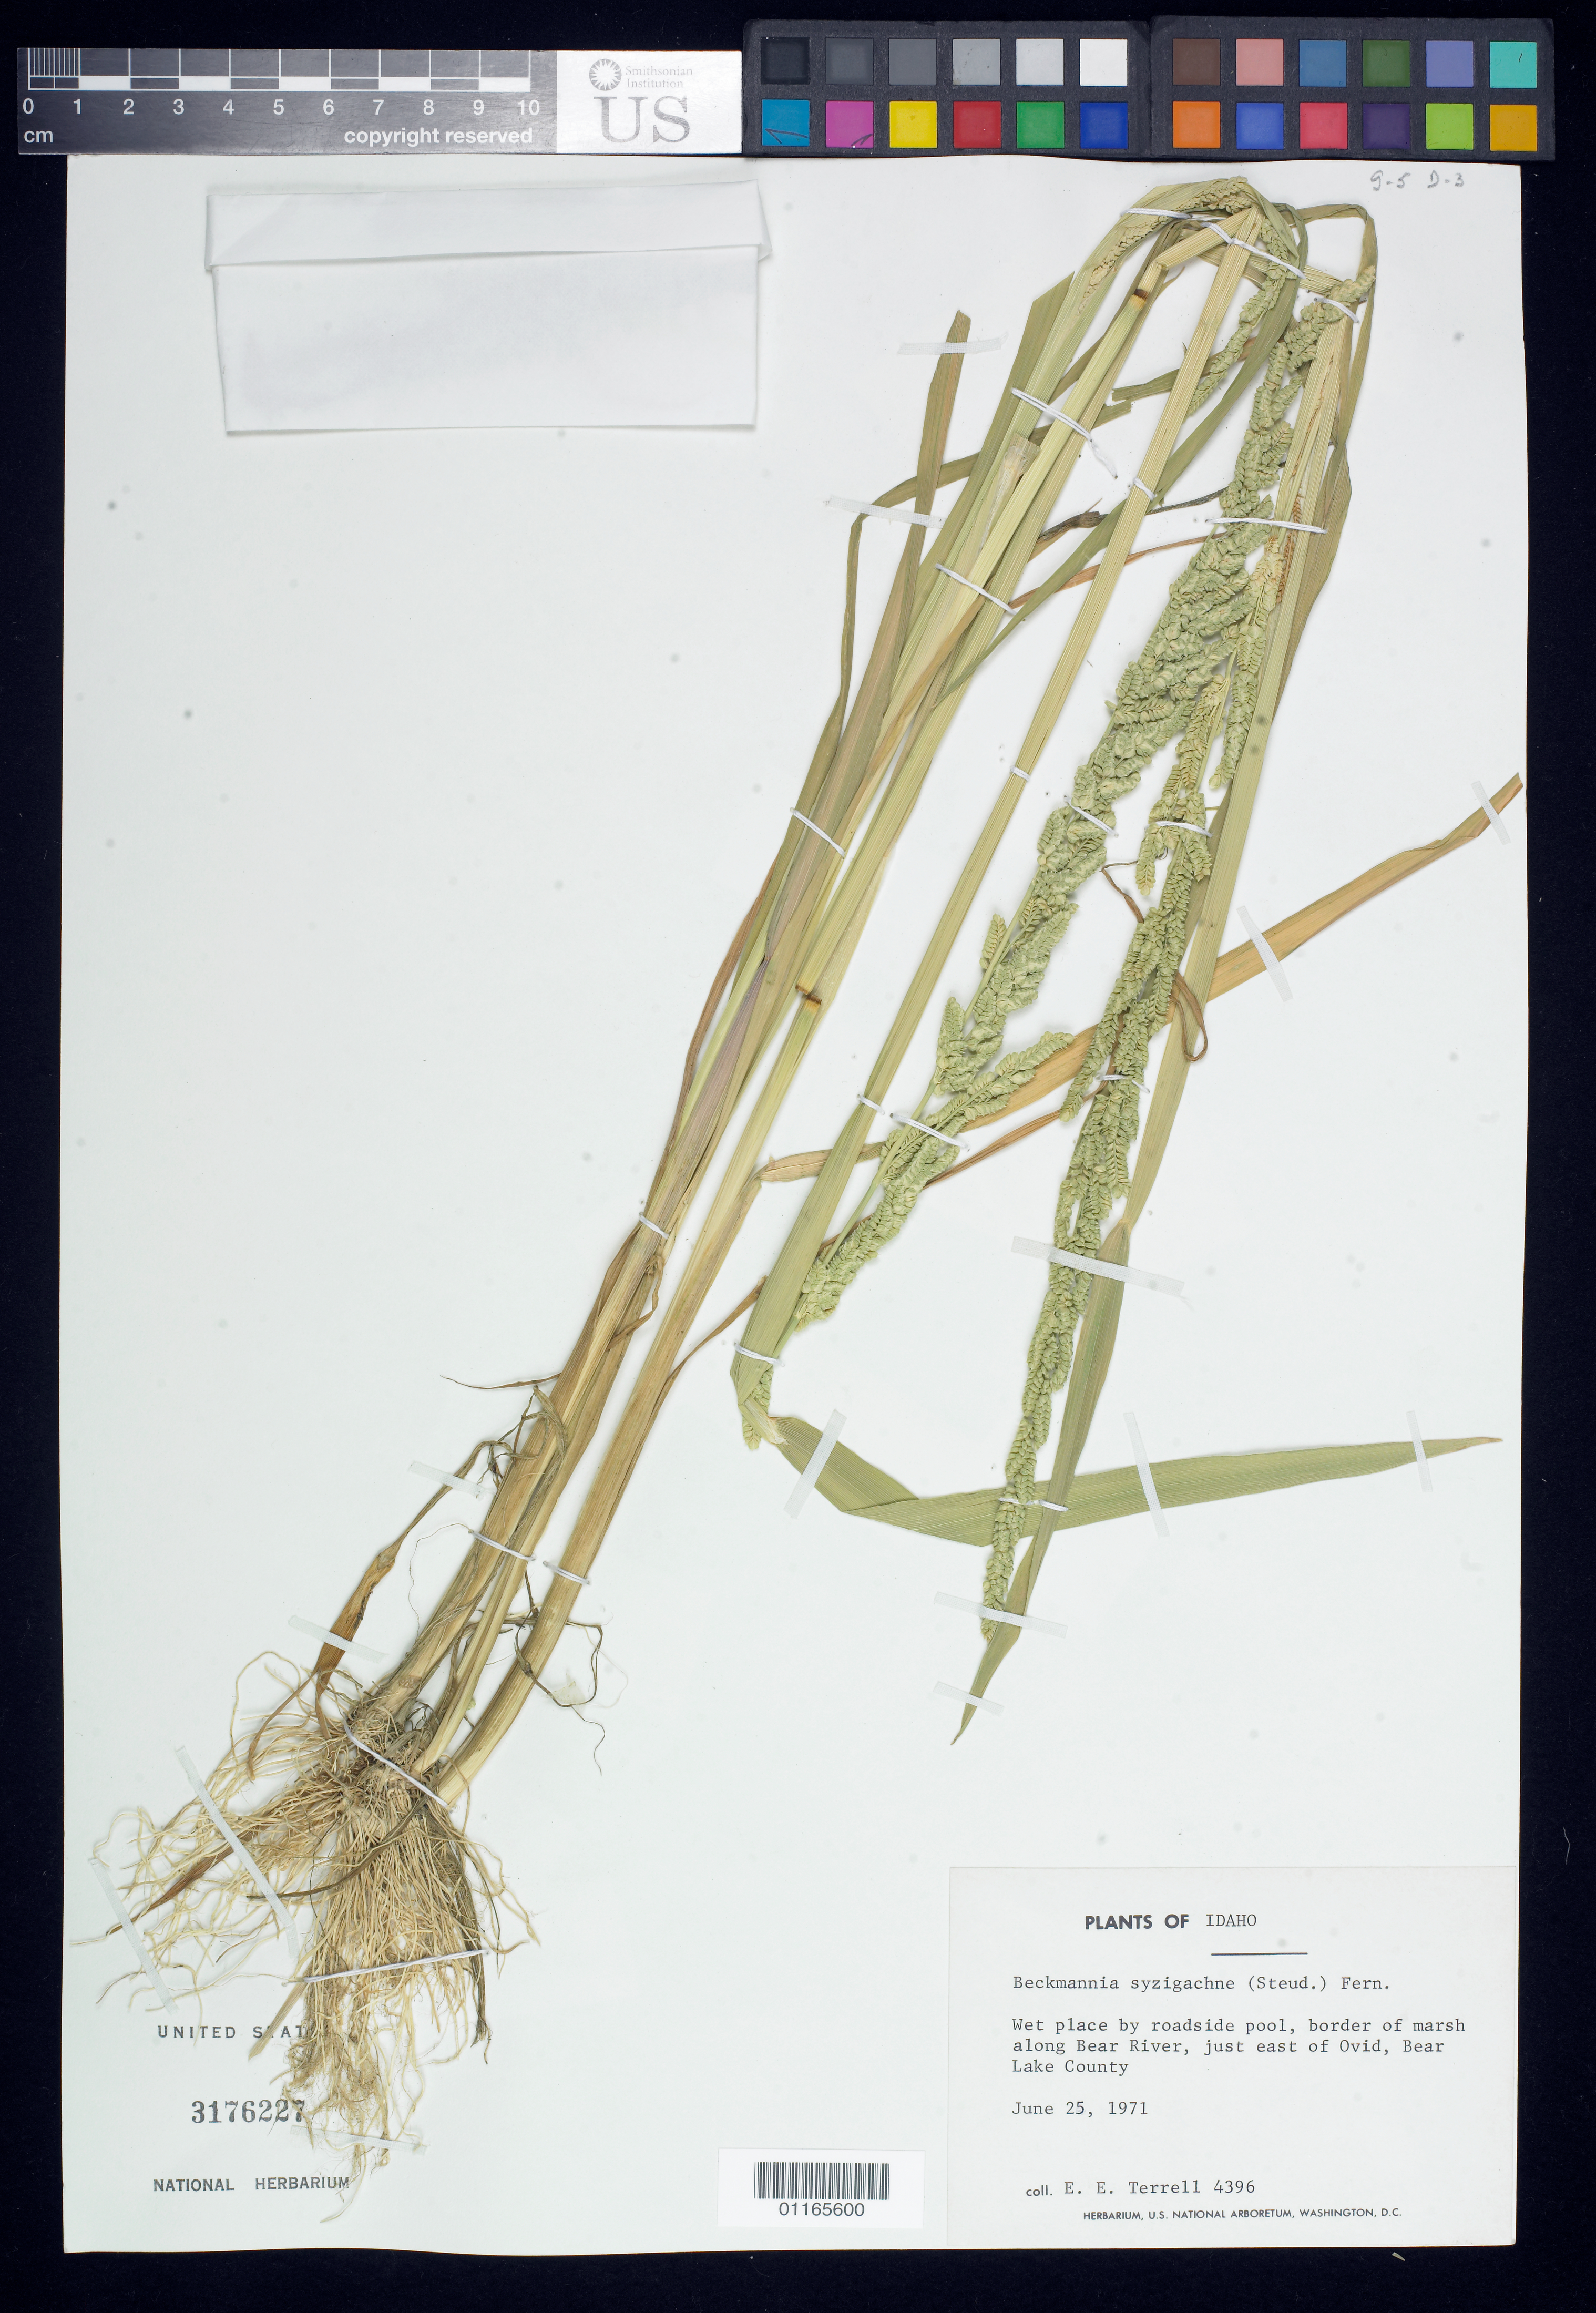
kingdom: Plantae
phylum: Tracheophyta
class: Liliopsida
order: Poales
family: Poaceae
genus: Beckmannia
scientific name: Beckmannia syzigachne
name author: (Steud.) Fernald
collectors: E. E. Terrell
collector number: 4396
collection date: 1971-06-25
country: United States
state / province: Idaho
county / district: Bear Lake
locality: By roadside, border of marsh along Bear River, just east of Ovid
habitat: Wet place by roadside pool, border of marsh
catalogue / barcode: US 3176227